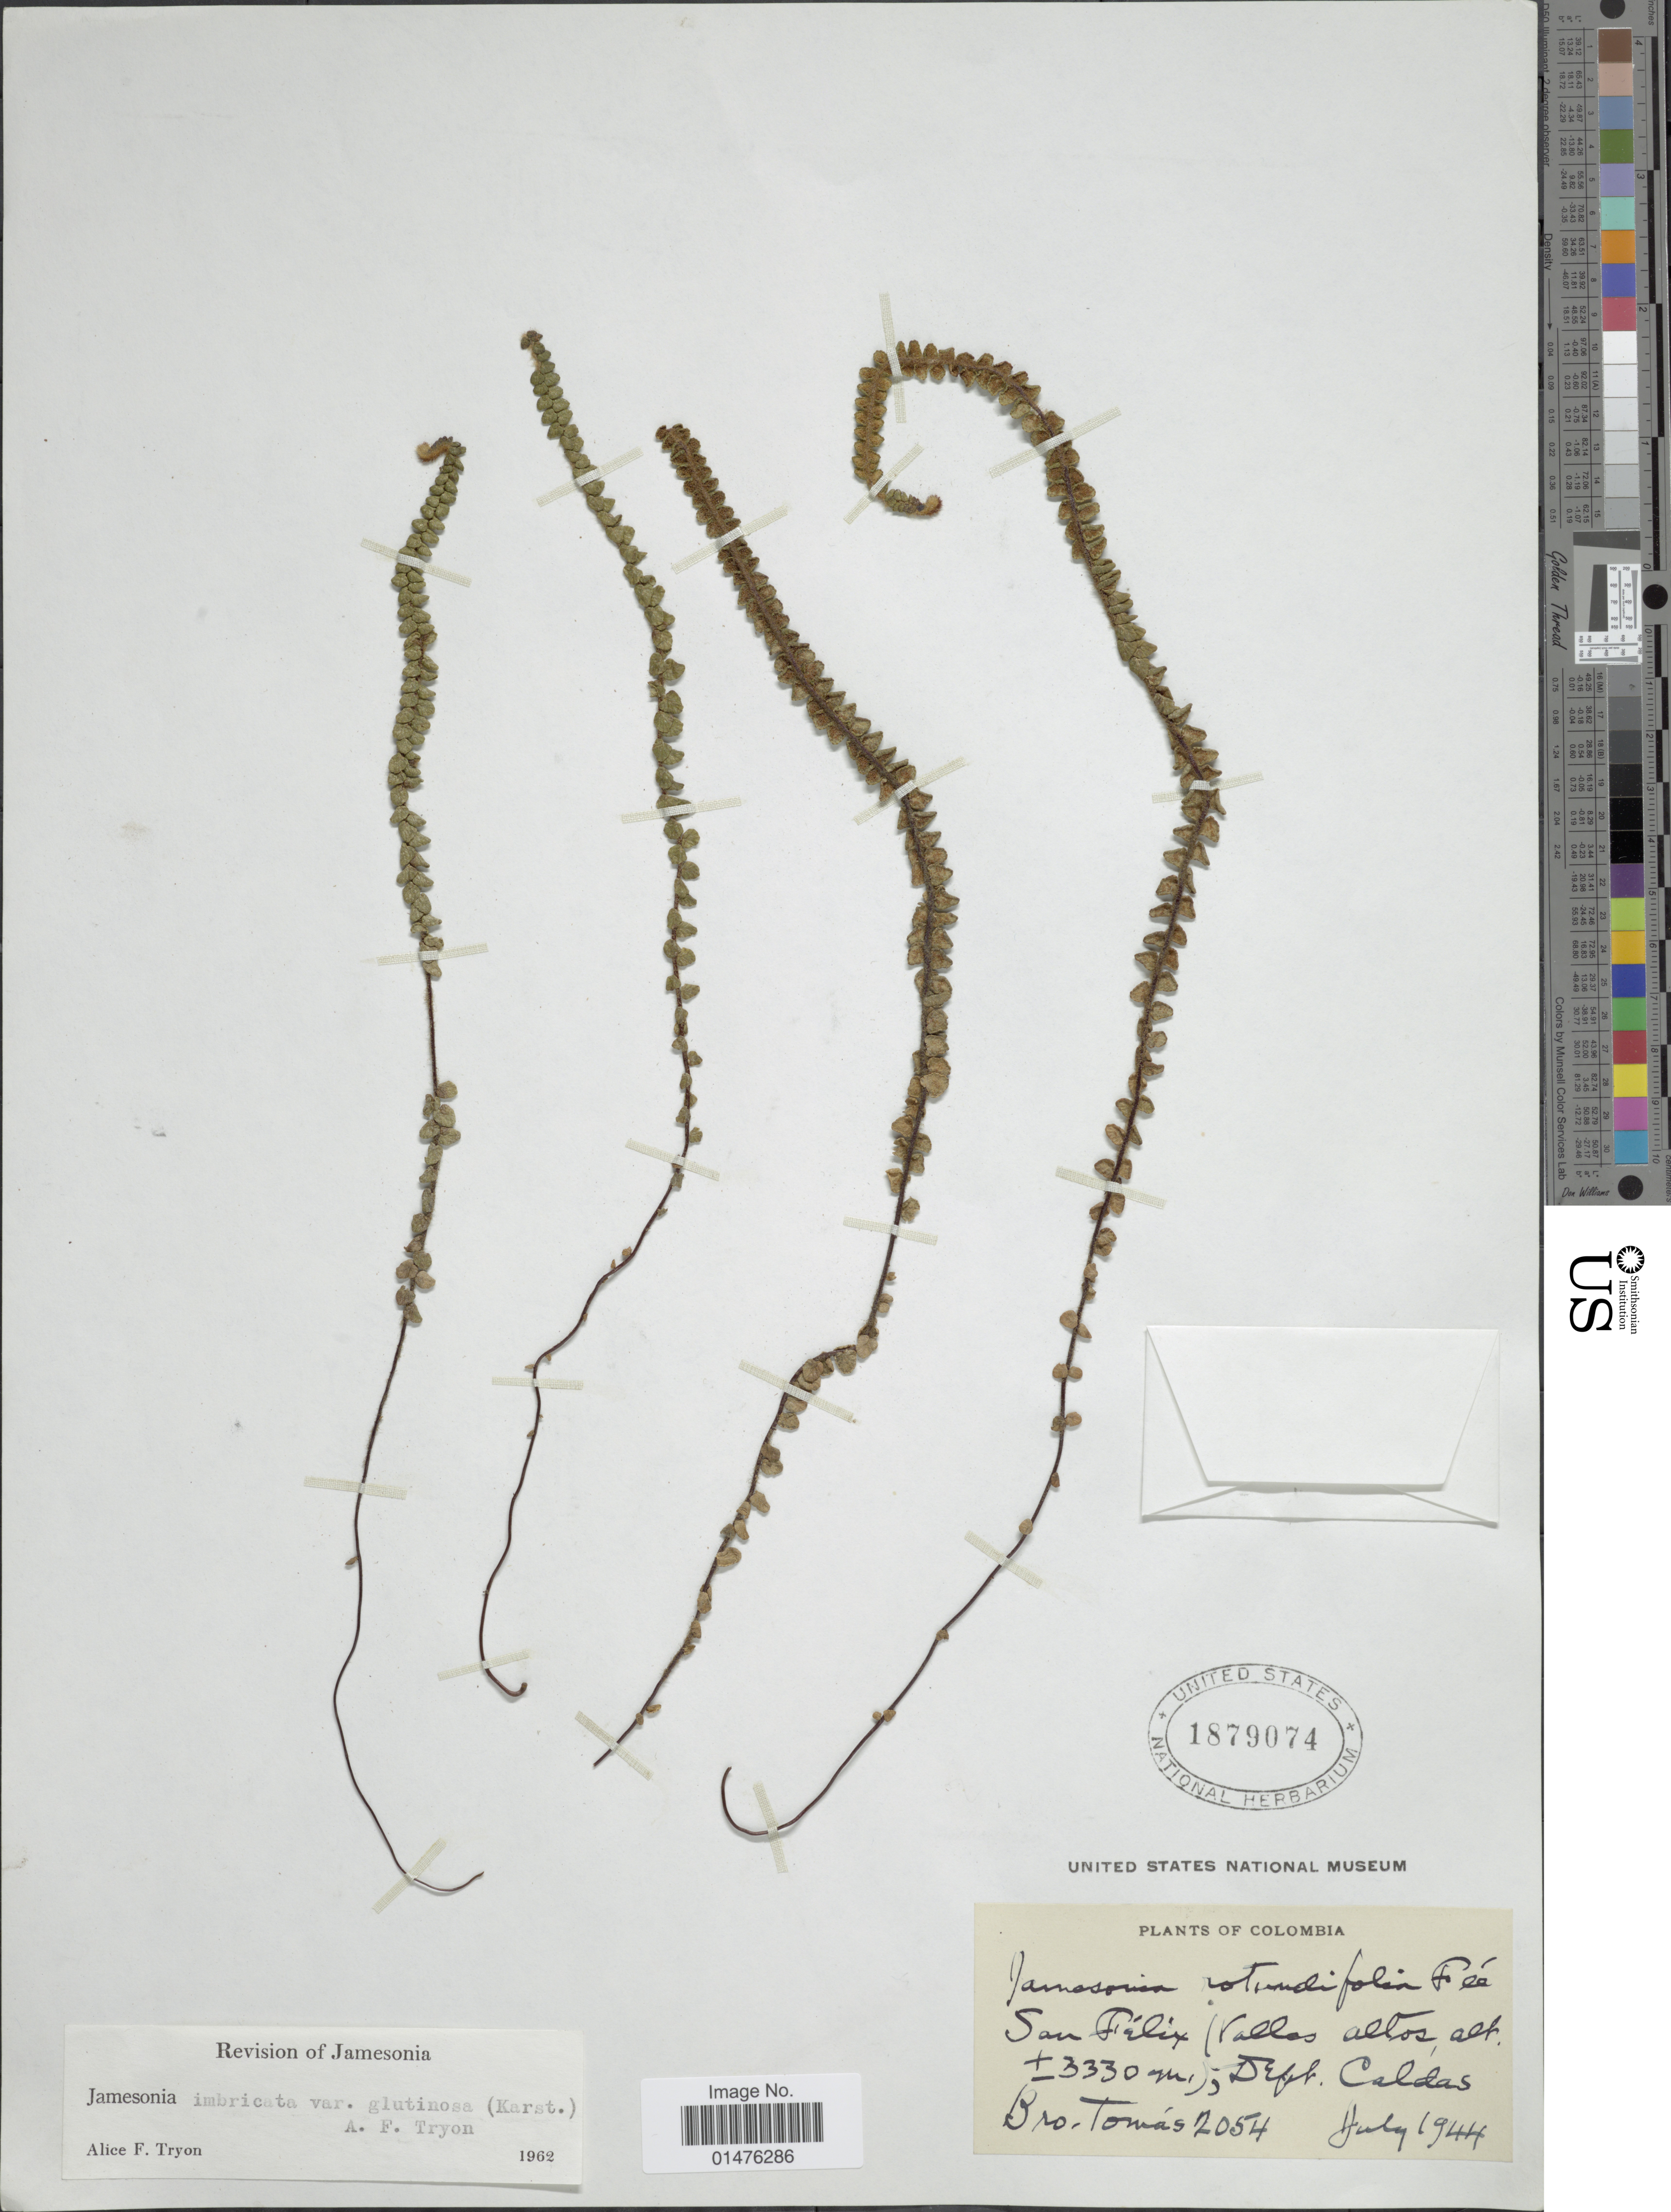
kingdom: Plantae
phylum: Tracheophyta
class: Polypodiopsida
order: Polypodiales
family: Pteridaceae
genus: Jamesonia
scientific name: Jamesonia imbricata var. glutinosa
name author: (H. Karst.) A.F. Tryon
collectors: B. Tomas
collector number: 2054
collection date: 1944-07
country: Colombia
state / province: Caldas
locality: San Felix (Vallas altos) Dept. Caldas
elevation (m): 3330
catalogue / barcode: US 1879074